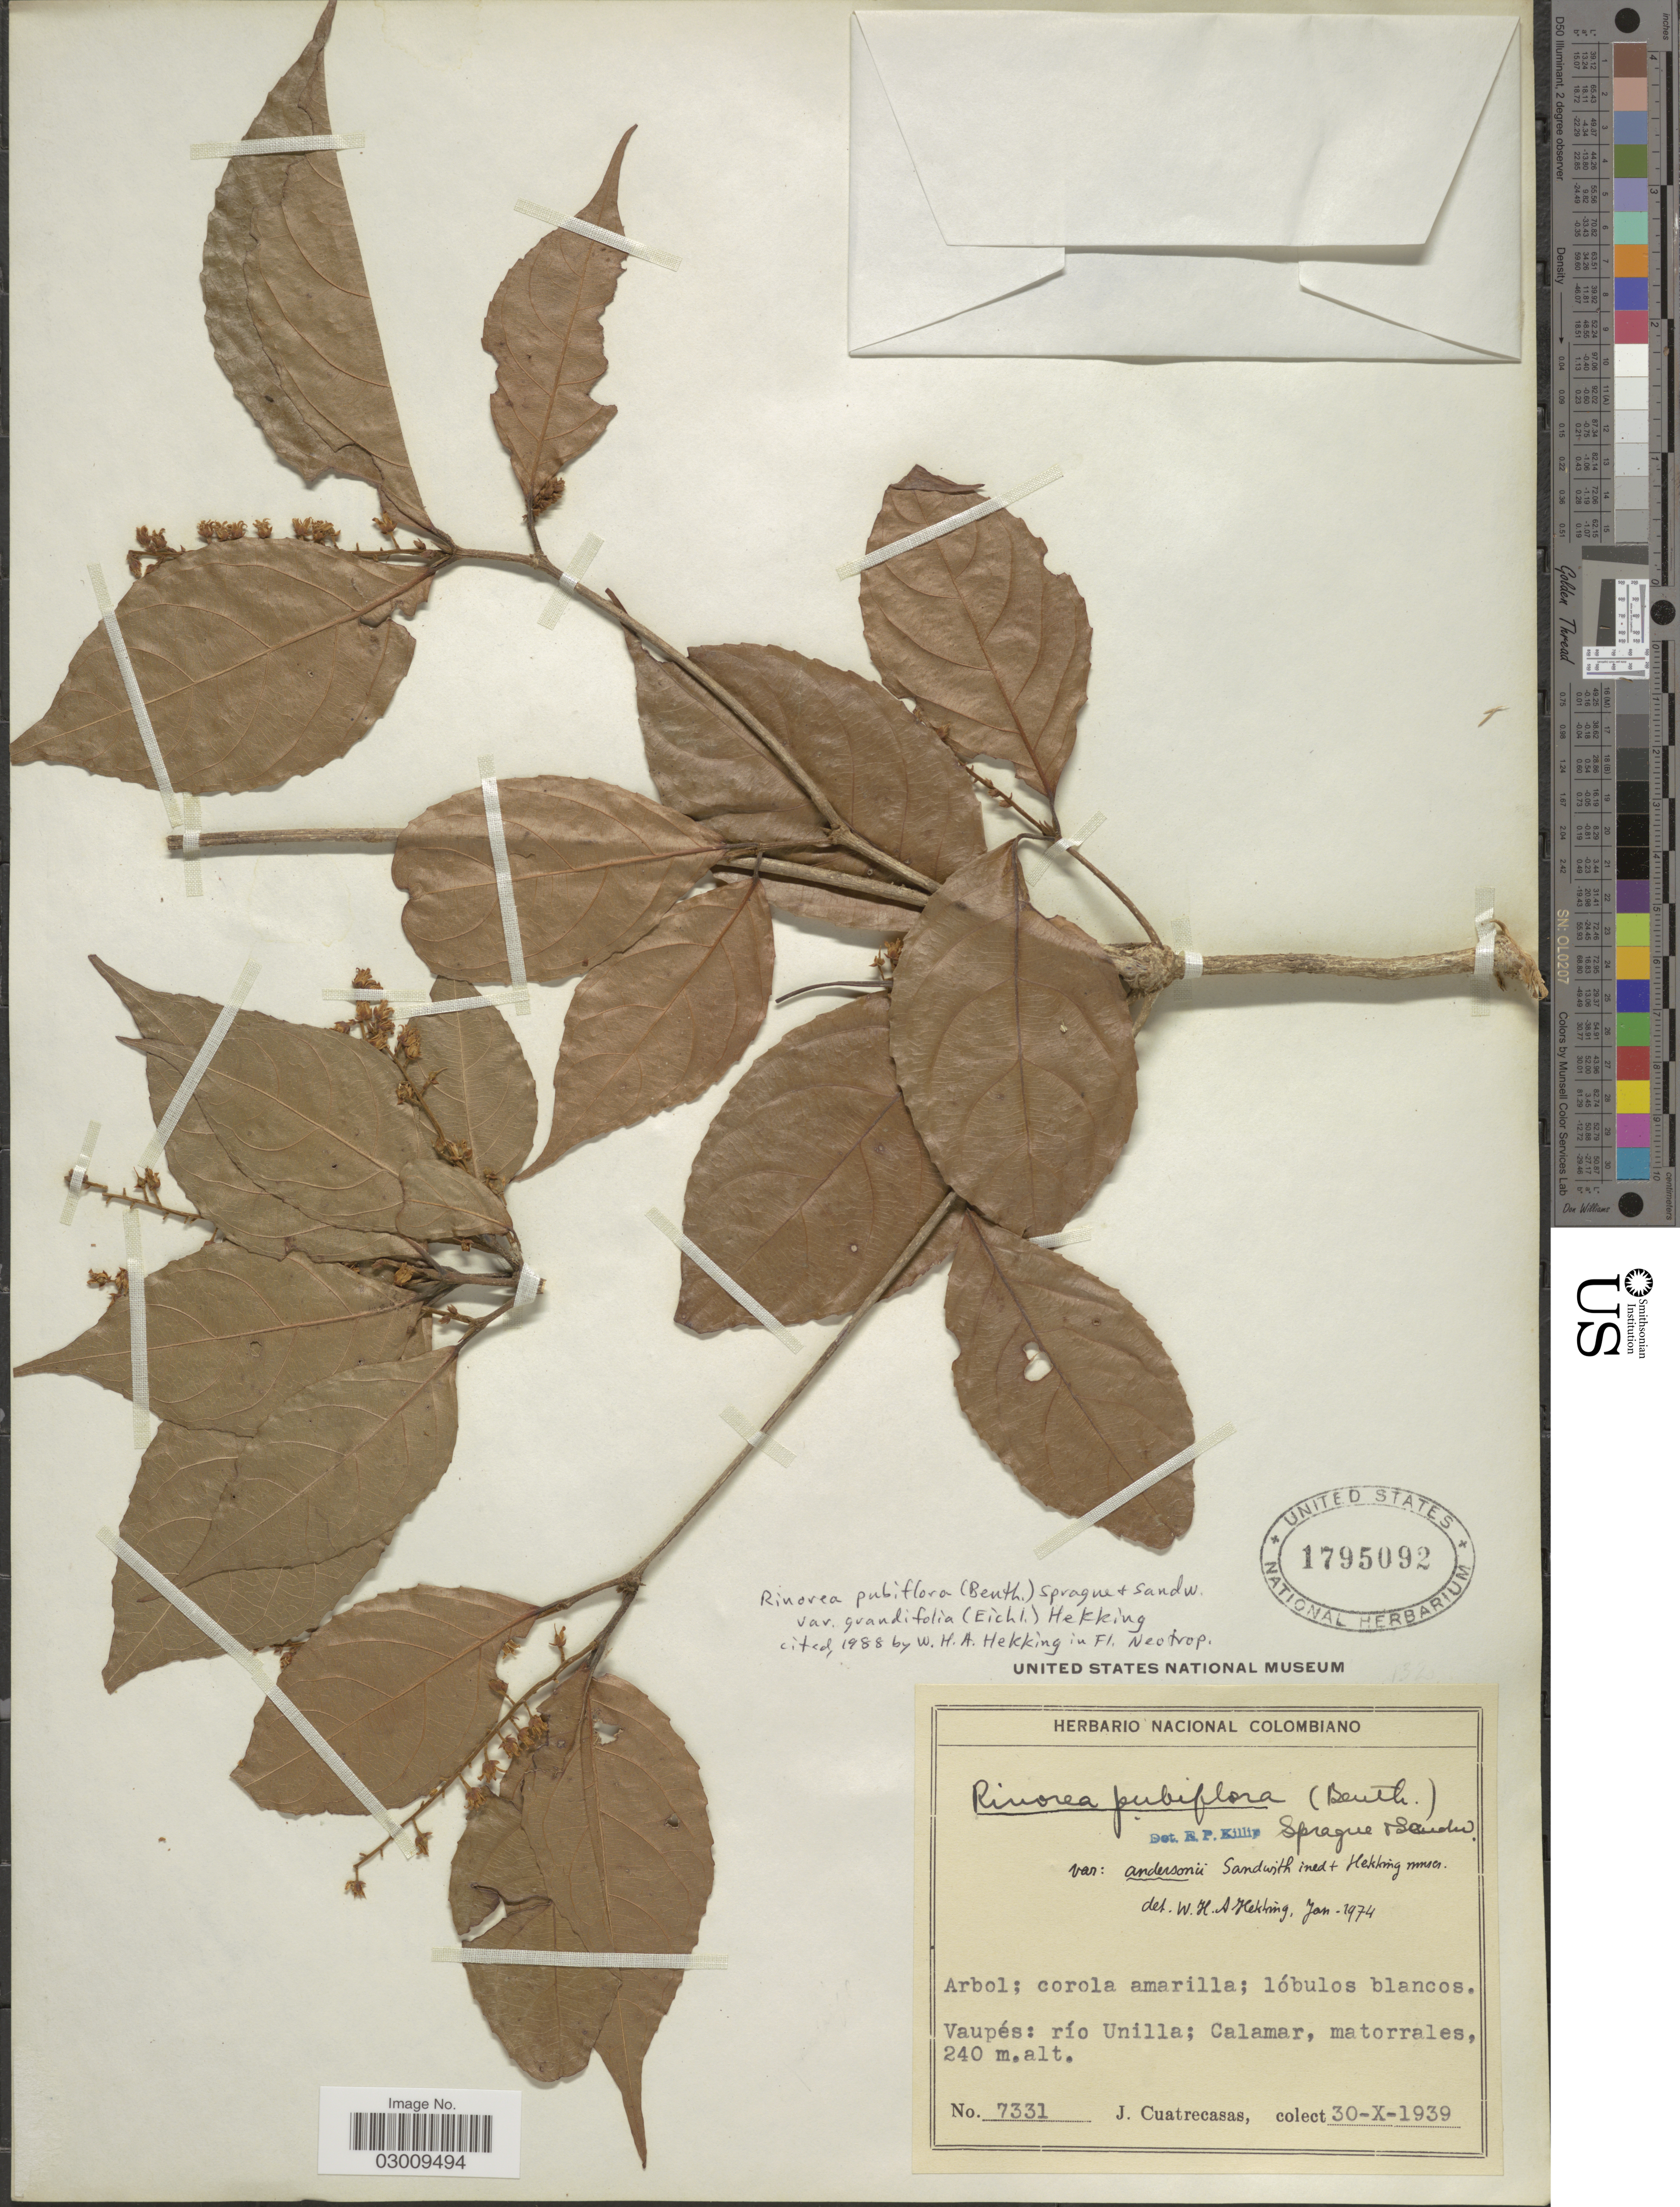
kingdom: Plantae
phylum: Tracheophyta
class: Magnoliopsida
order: Malpighiales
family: Violaceae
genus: Rinorea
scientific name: Rinorea grandifolia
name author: Melch.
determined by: Hoyos-Gomez, S. E.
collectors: J. Cuatrecasas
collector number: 7331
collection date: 1939-10-30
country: Colombia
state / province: Vaupés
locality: Vaupés: río Unilla; Calamar.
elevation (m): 240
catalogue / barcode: US 1795092